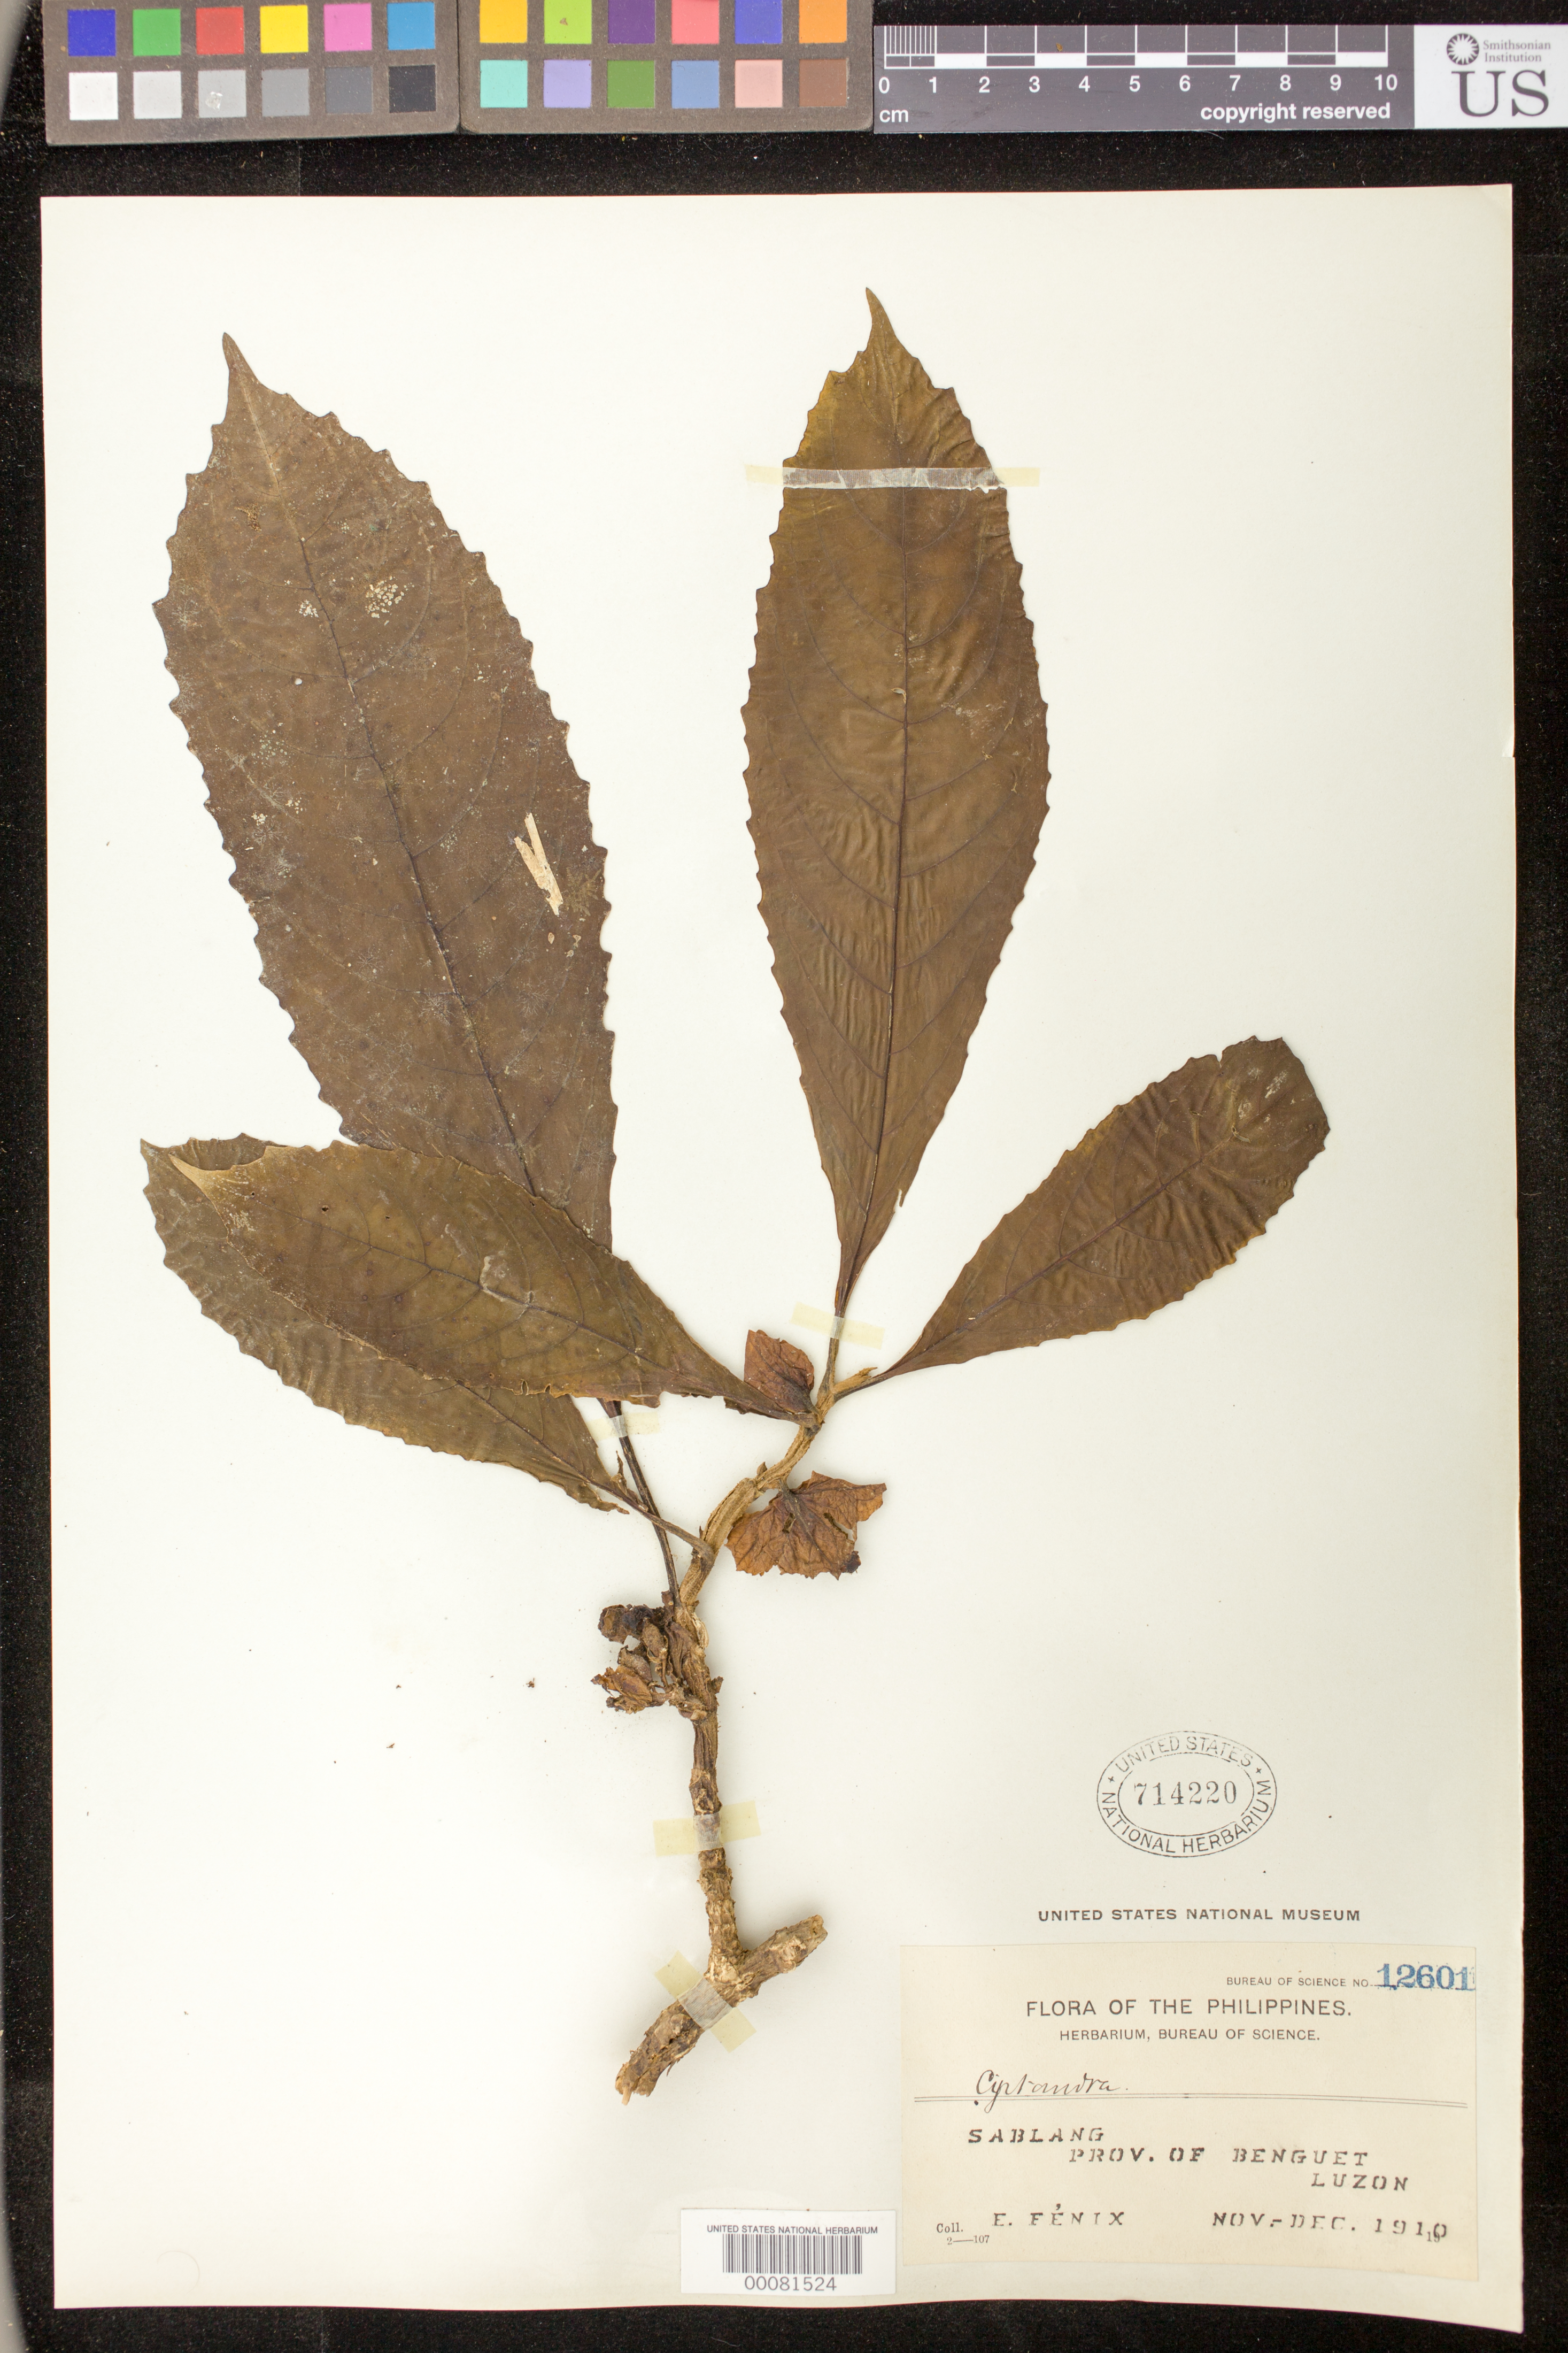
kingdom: Plantae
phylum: Tracheophyta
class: Magnoliopsida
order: Lamiales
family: Gesneriaceae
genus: Cyrtandra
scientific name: Cyrtandra sp.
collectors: E. Fénix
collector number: Bur. Sci. 12601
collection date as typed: Nov-Dec 1910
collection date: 1910-11/1910-12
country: Philippines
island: Luzon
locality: Benguet, Sablang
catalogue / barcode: US 714220